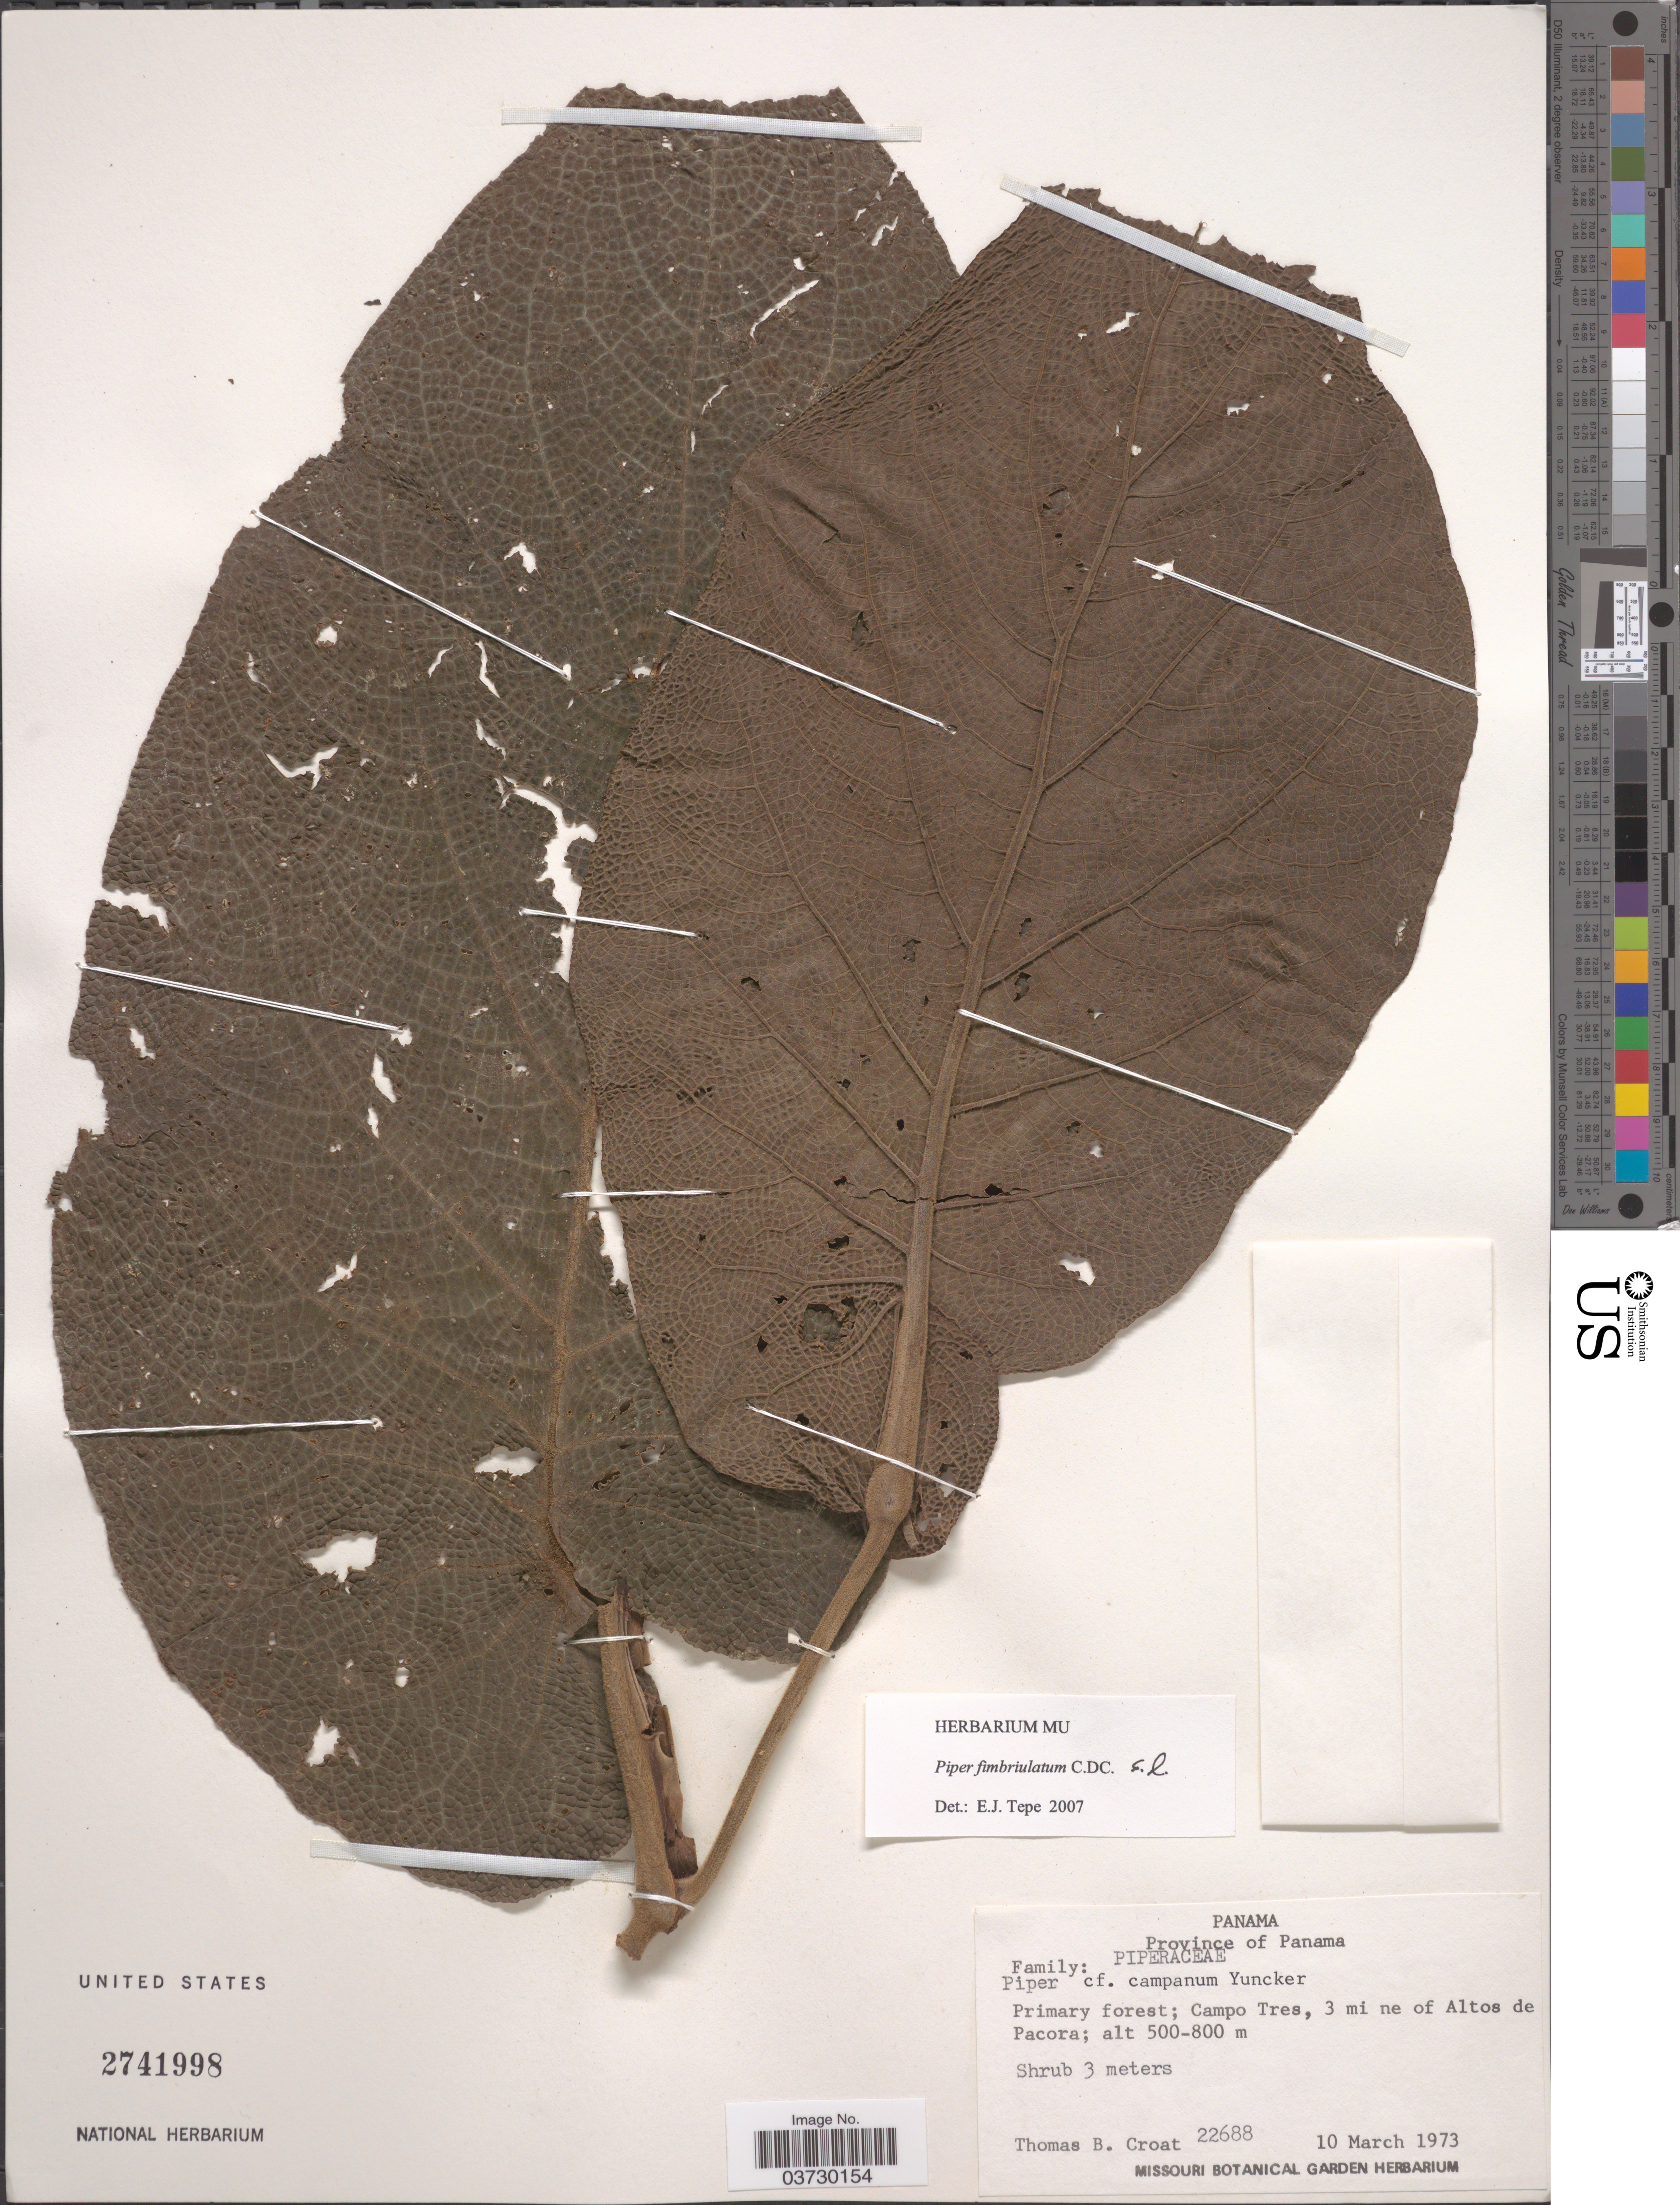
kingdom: Plantae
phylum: Tracheophyta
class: Magnoliopsida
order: Piperales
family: Piperaceae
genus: Piper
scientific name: Piper fimbriulatum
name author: C. DC.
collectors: T. B. Croat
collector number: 22688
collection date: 1973-03-10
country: Panama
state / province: Panamá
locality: Primary forest; Campo Tres, 3 mi ne of Altos de Pacora.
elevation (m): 500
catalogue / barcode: US 2741998